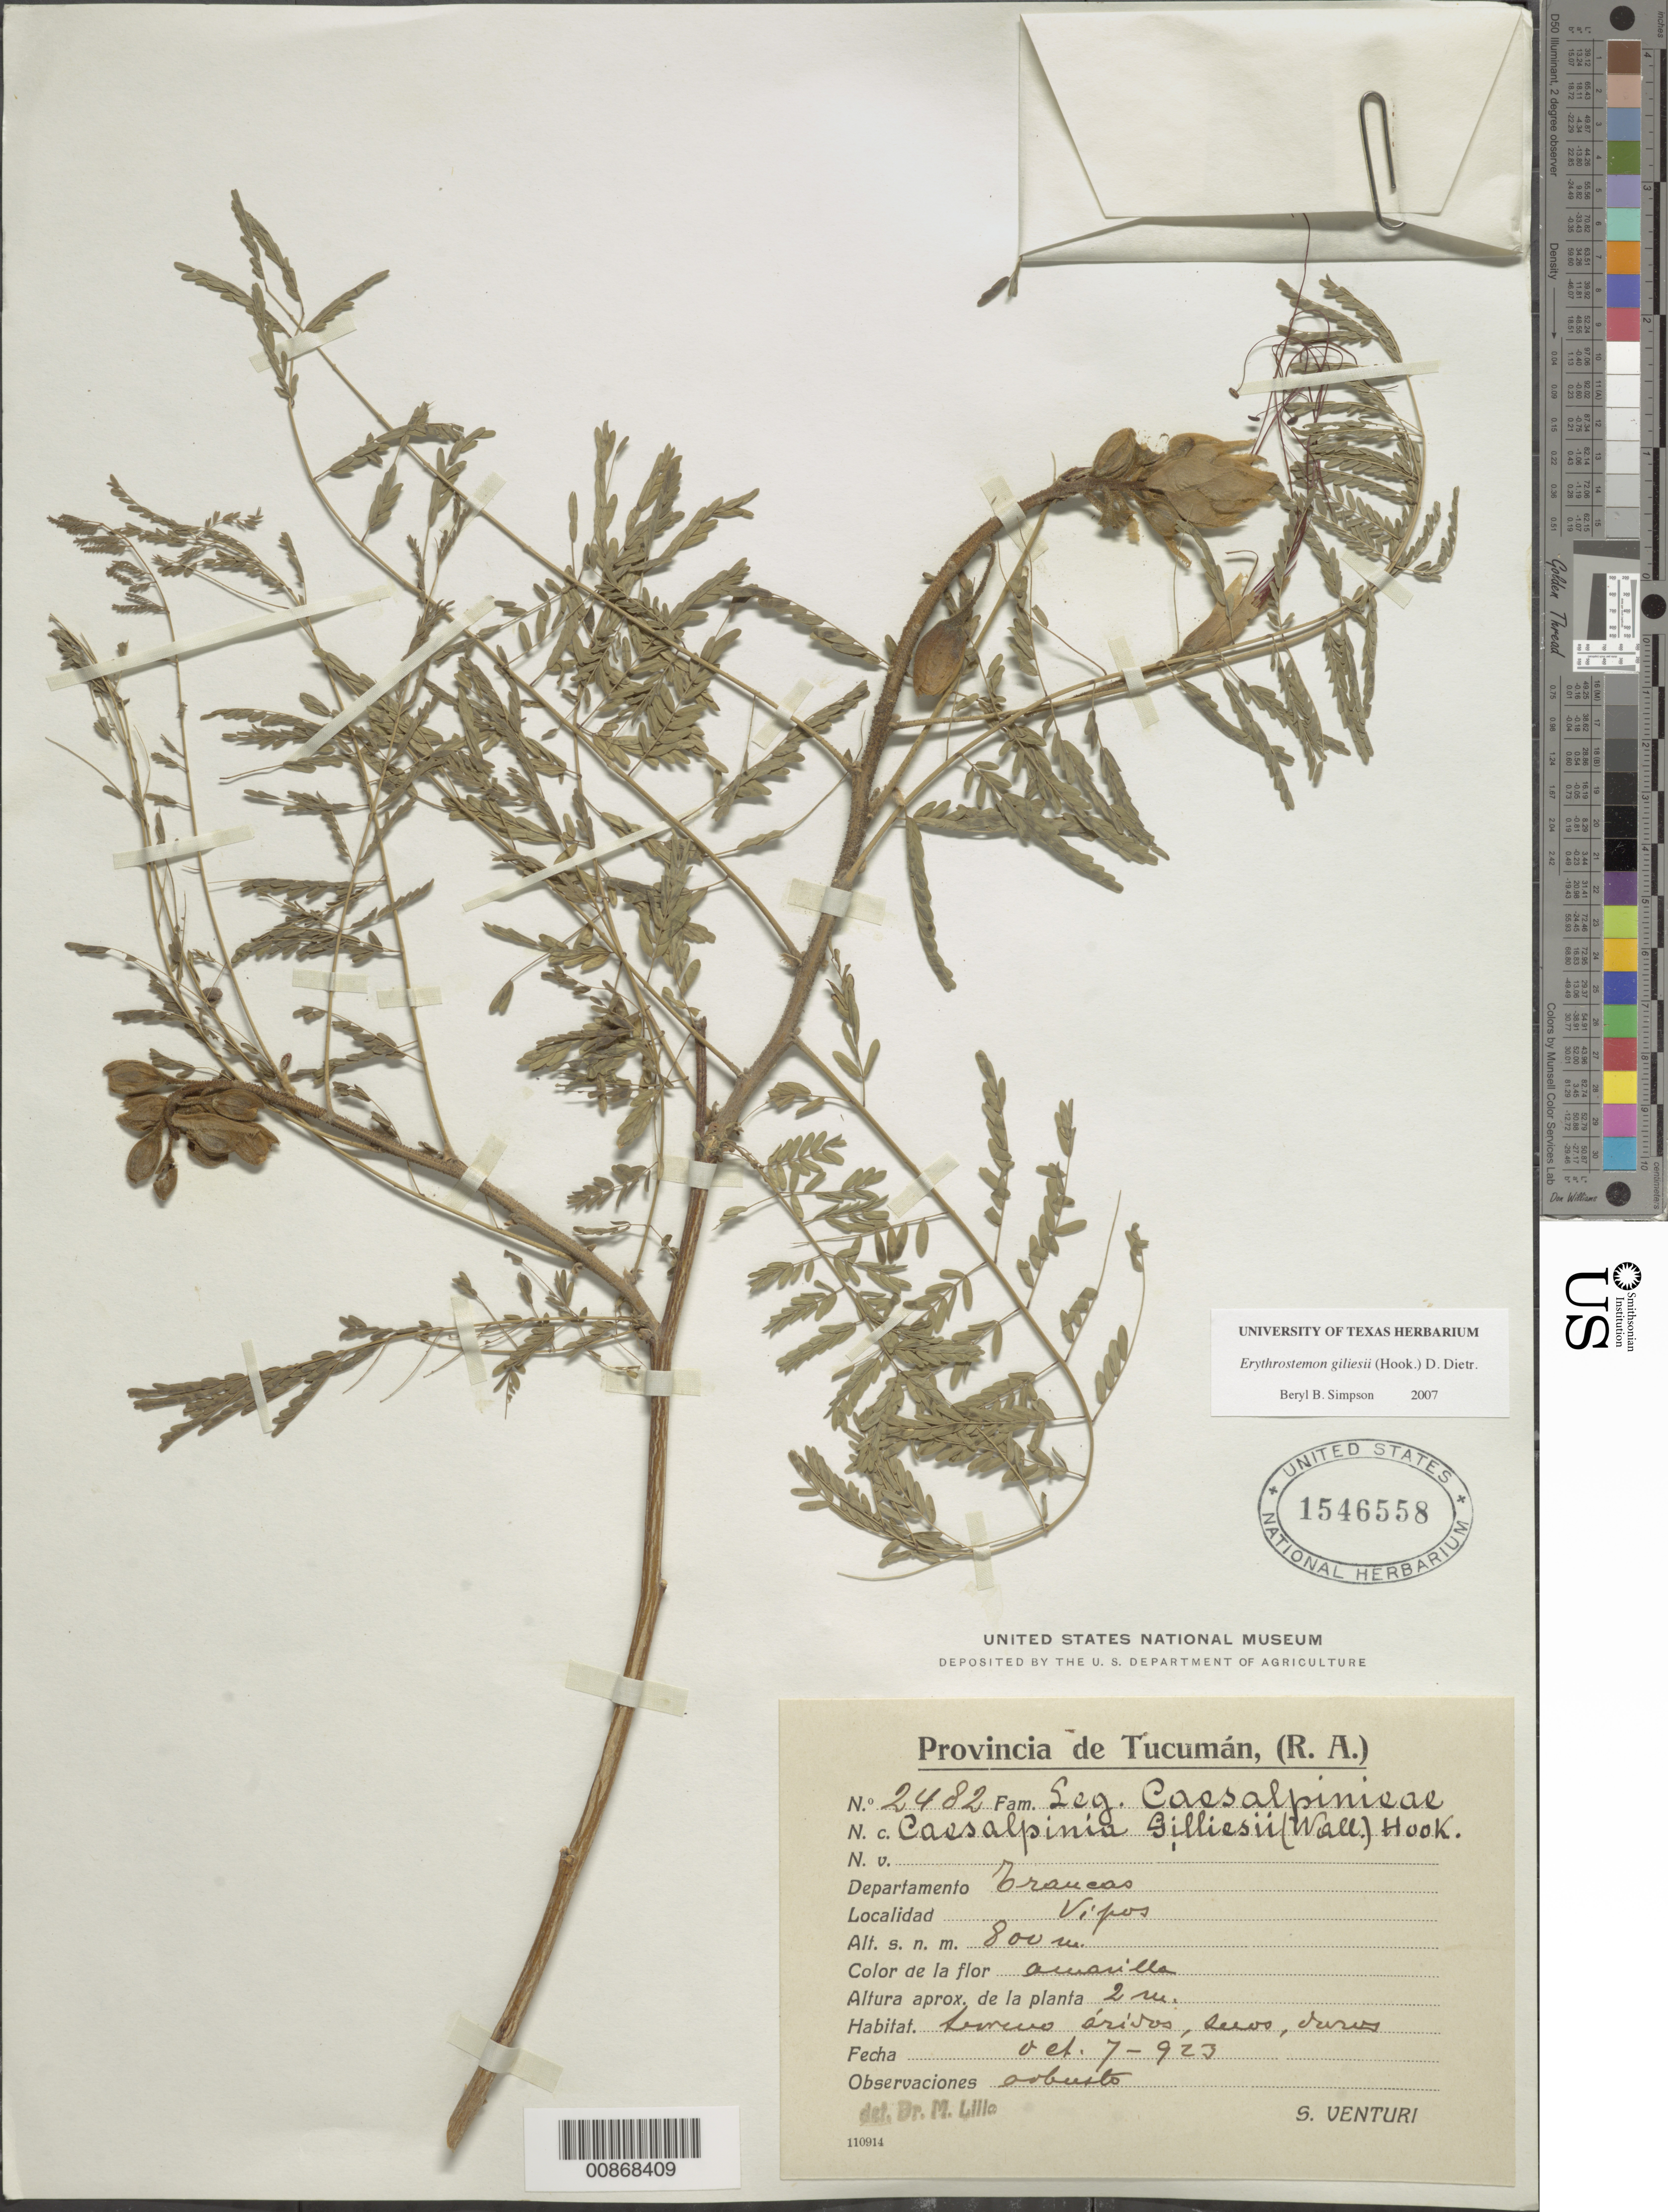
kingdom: Plantae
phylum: Tracheophyta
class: Magnoliopsida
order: Fabales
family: Fabaceae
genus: Erythrostemon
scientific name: Erythrostemon gilliesii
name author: (Hook.) Klotzsch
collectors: S. Venturi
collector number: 2482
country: Argentina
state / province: Tucumán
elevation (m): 800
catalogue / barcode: US 1546558